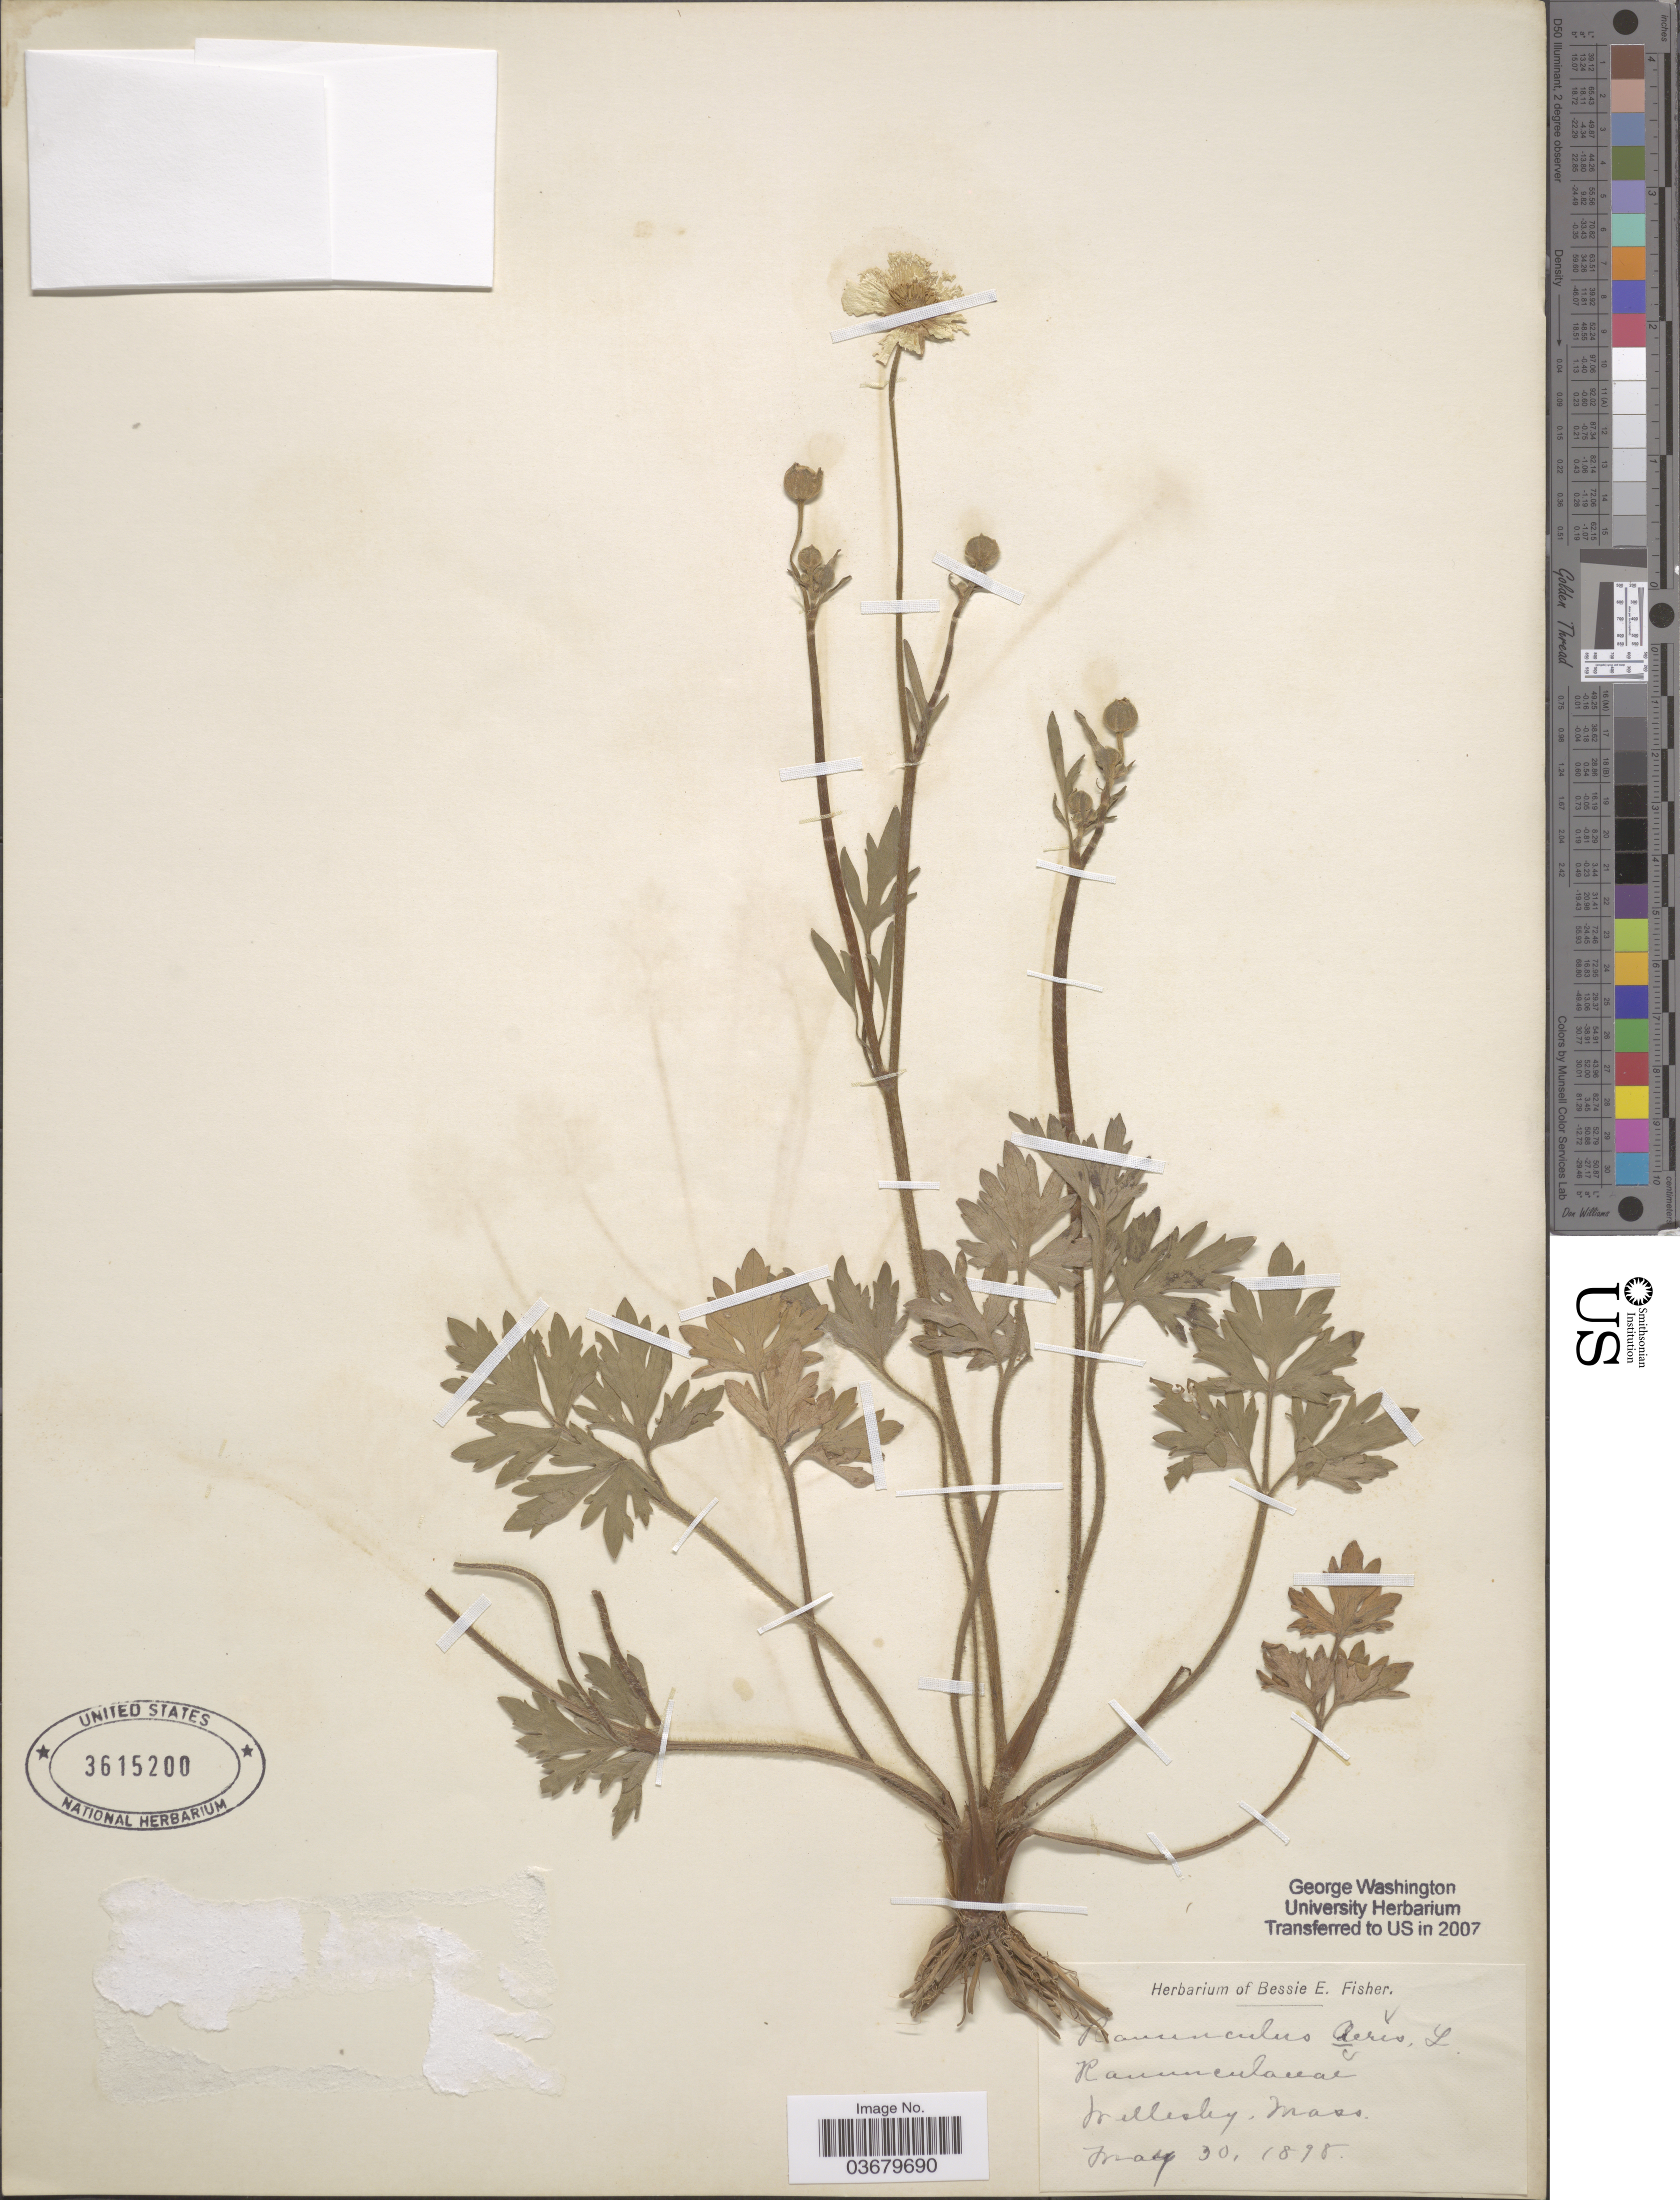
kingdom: Plantae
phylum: Tracheophyta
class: Magnoliopsida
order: Ranunculales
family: Ranunculaceae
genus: Ranunculus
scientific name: Ranunculus acris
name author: L.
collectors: Ex herb. Bessie E. Fisher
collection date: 1898-05-30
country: United States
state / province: Massachusetts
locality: Wellesley.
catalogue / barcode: US 3615200